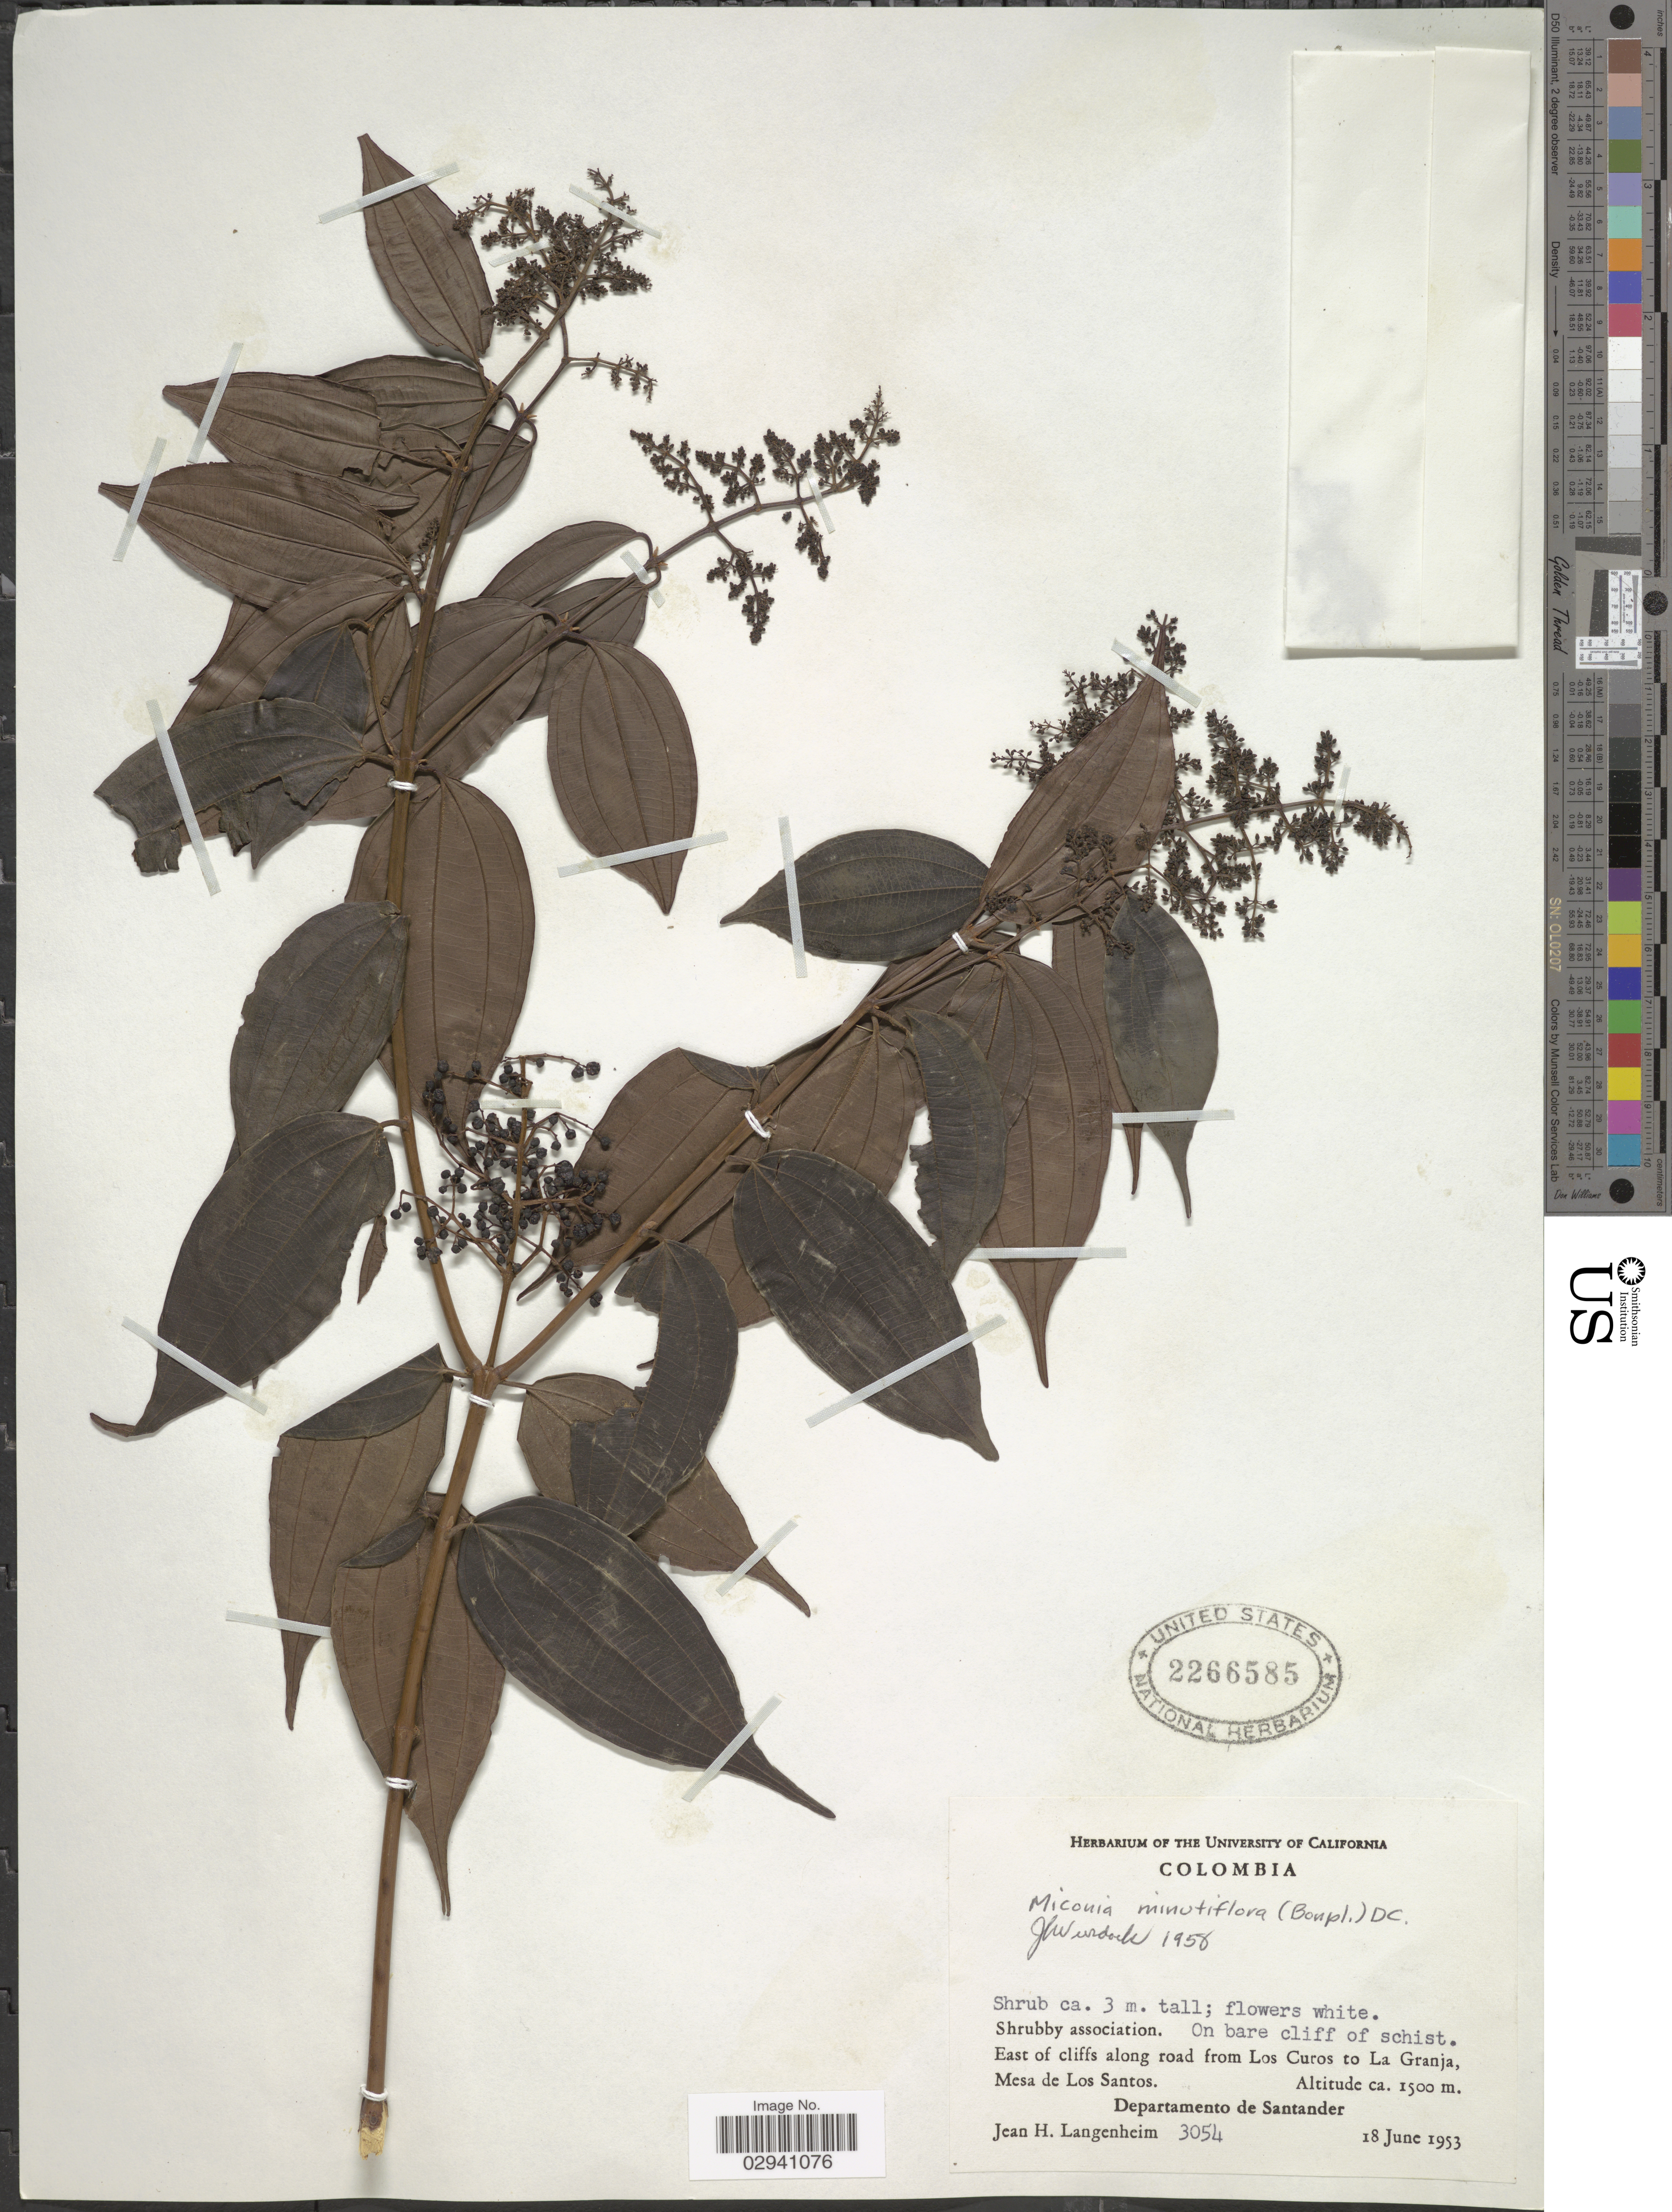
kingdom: Plantae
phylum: Tracheophyta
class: Magnoliopsida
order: Myrtales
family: Melastomataceae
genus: Miconia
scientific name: Miconia minutiflora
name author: (Bonpl.) DC.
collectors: J. H. Langenheim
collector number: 3054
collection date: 1953-06-18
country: Colombia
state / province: Santander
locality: East of cliffs along road from Los Curos to La Granja, Mesa de Los Santos. Departamento de Santander.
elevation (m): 1500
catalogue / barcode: US 2266585